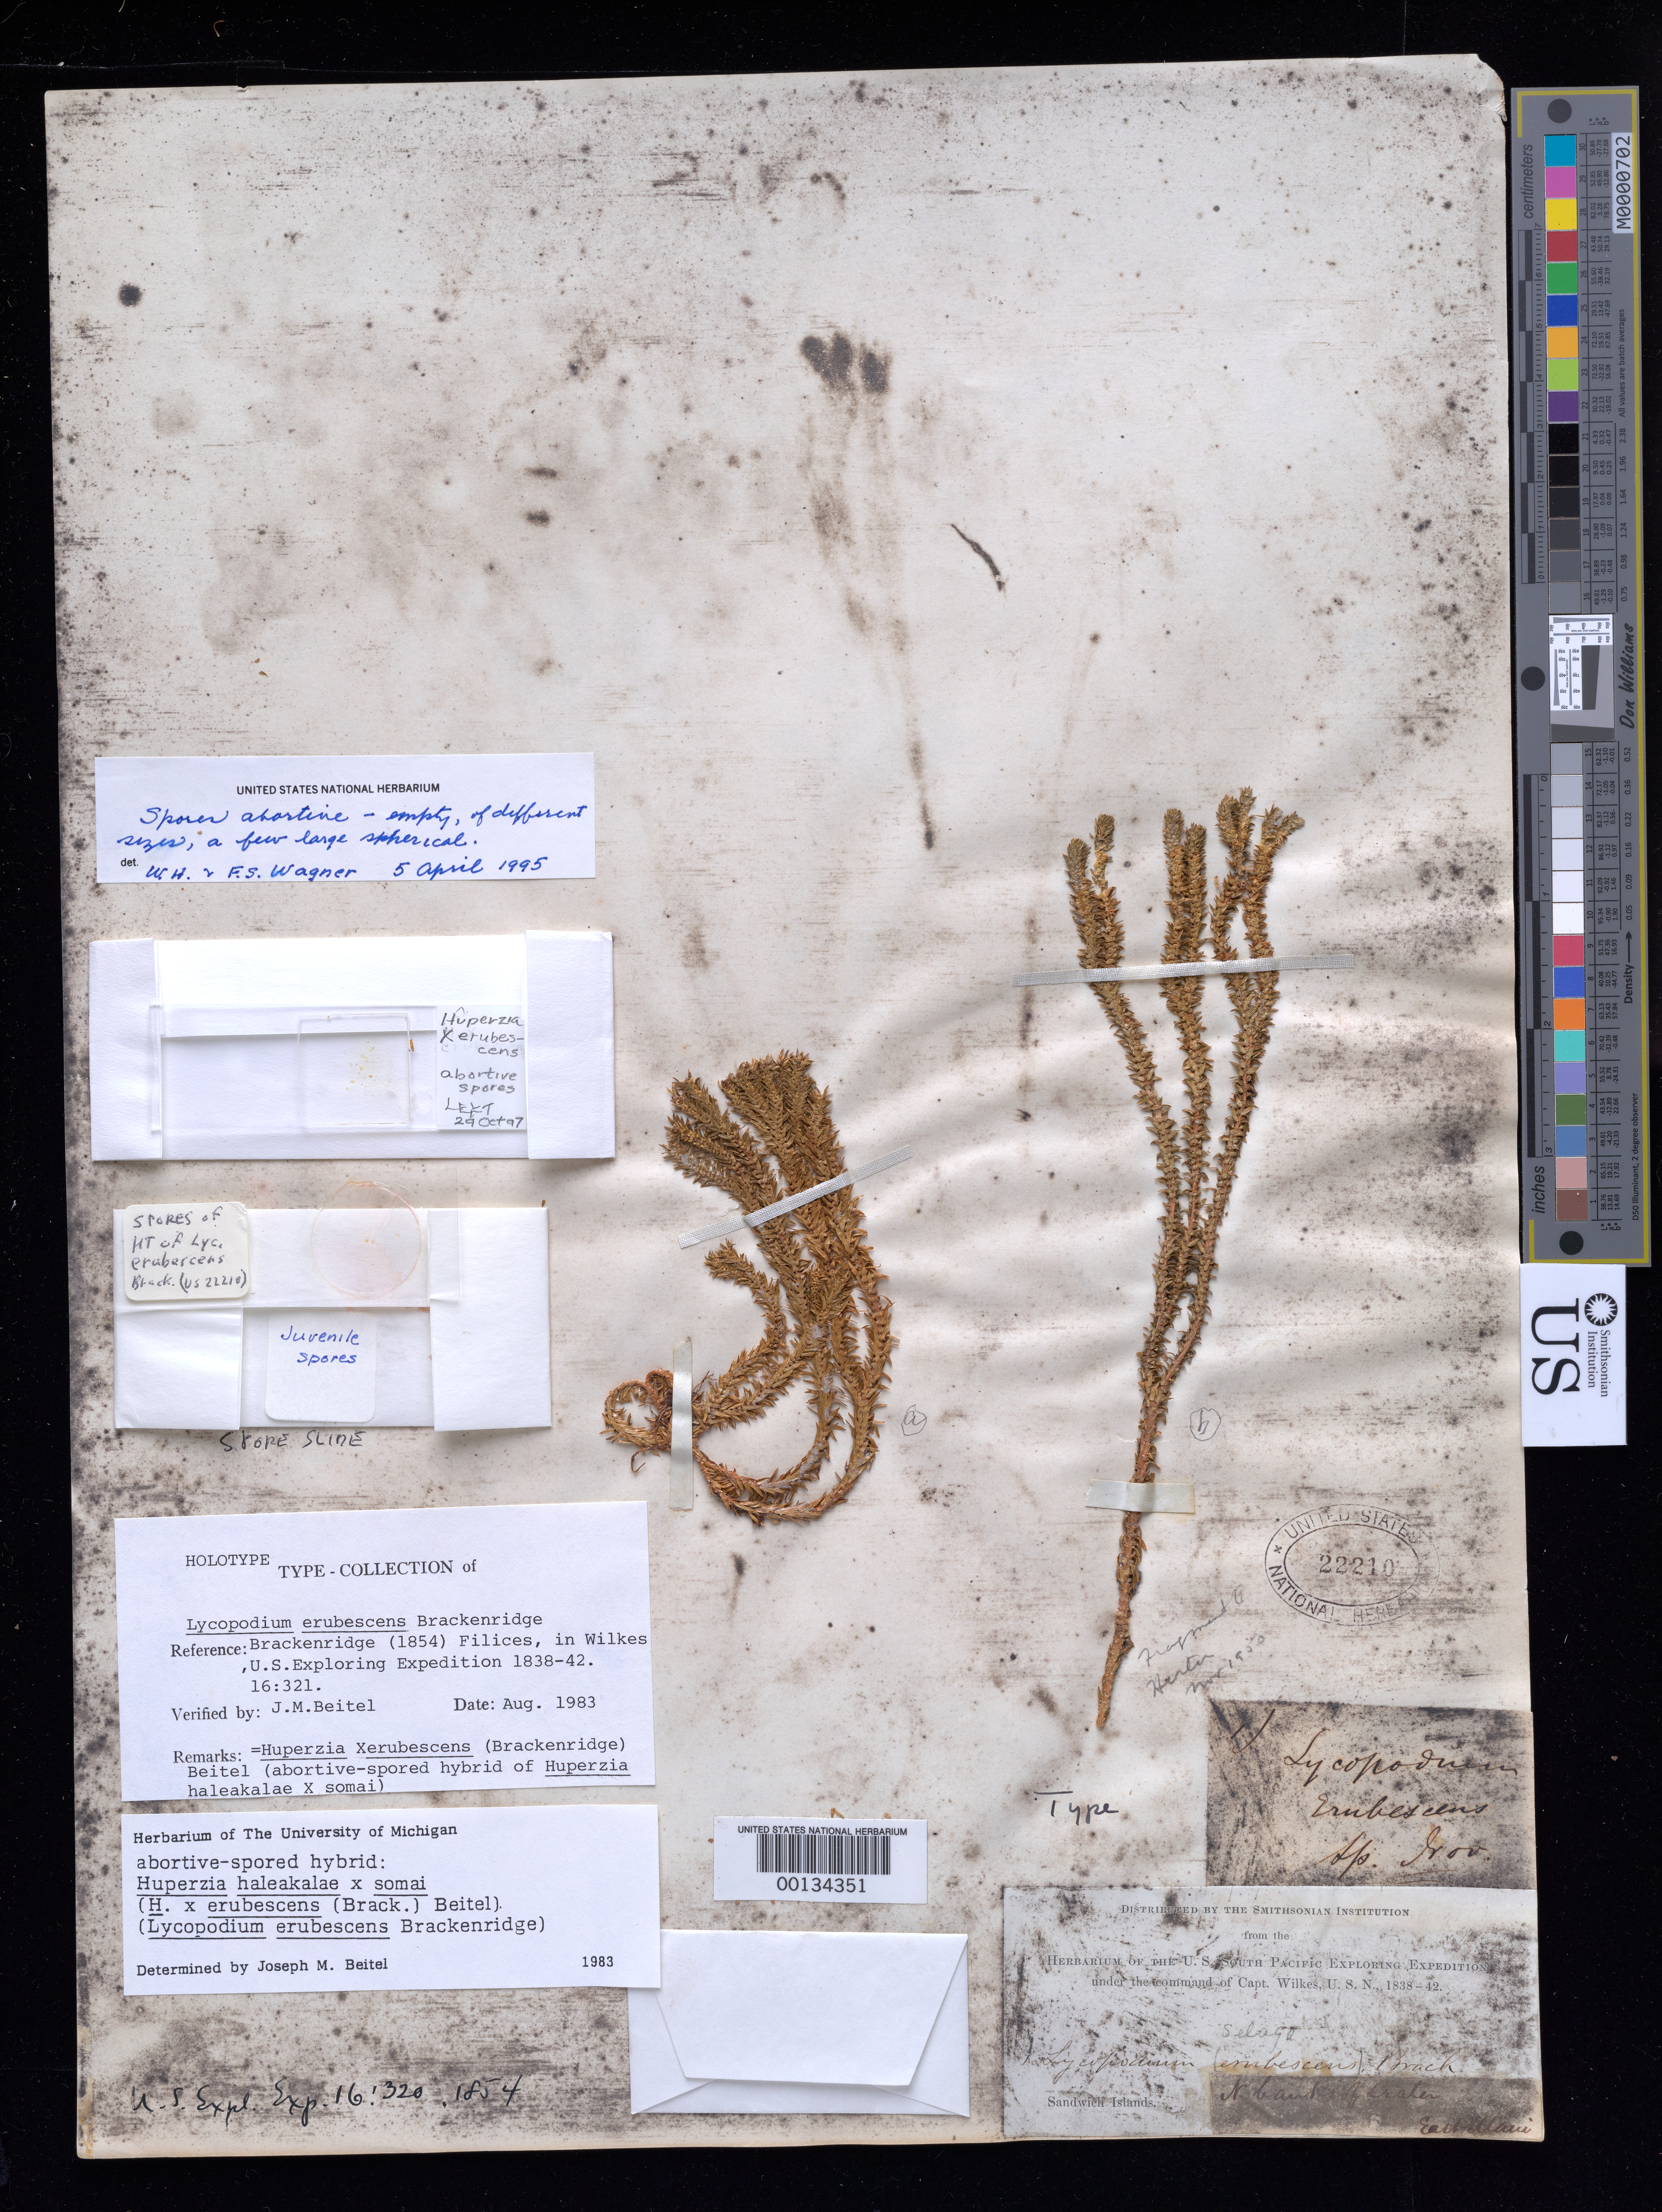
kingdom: Plantae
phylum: Tracheophyta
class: Lycopodiopsida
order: Lycopodiales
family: Lycopodiaceae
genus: Lycopodium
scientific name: Lycopodium erubescens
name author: Brack. in Wilkes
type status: Holotype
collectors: Wilkes Explor. Exped.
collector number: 1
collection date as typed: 1838 to -- --- 1842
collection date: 1838/1842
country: United States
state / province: Hawaii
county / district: Hawaii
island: Hawaii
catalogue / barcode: US 22210